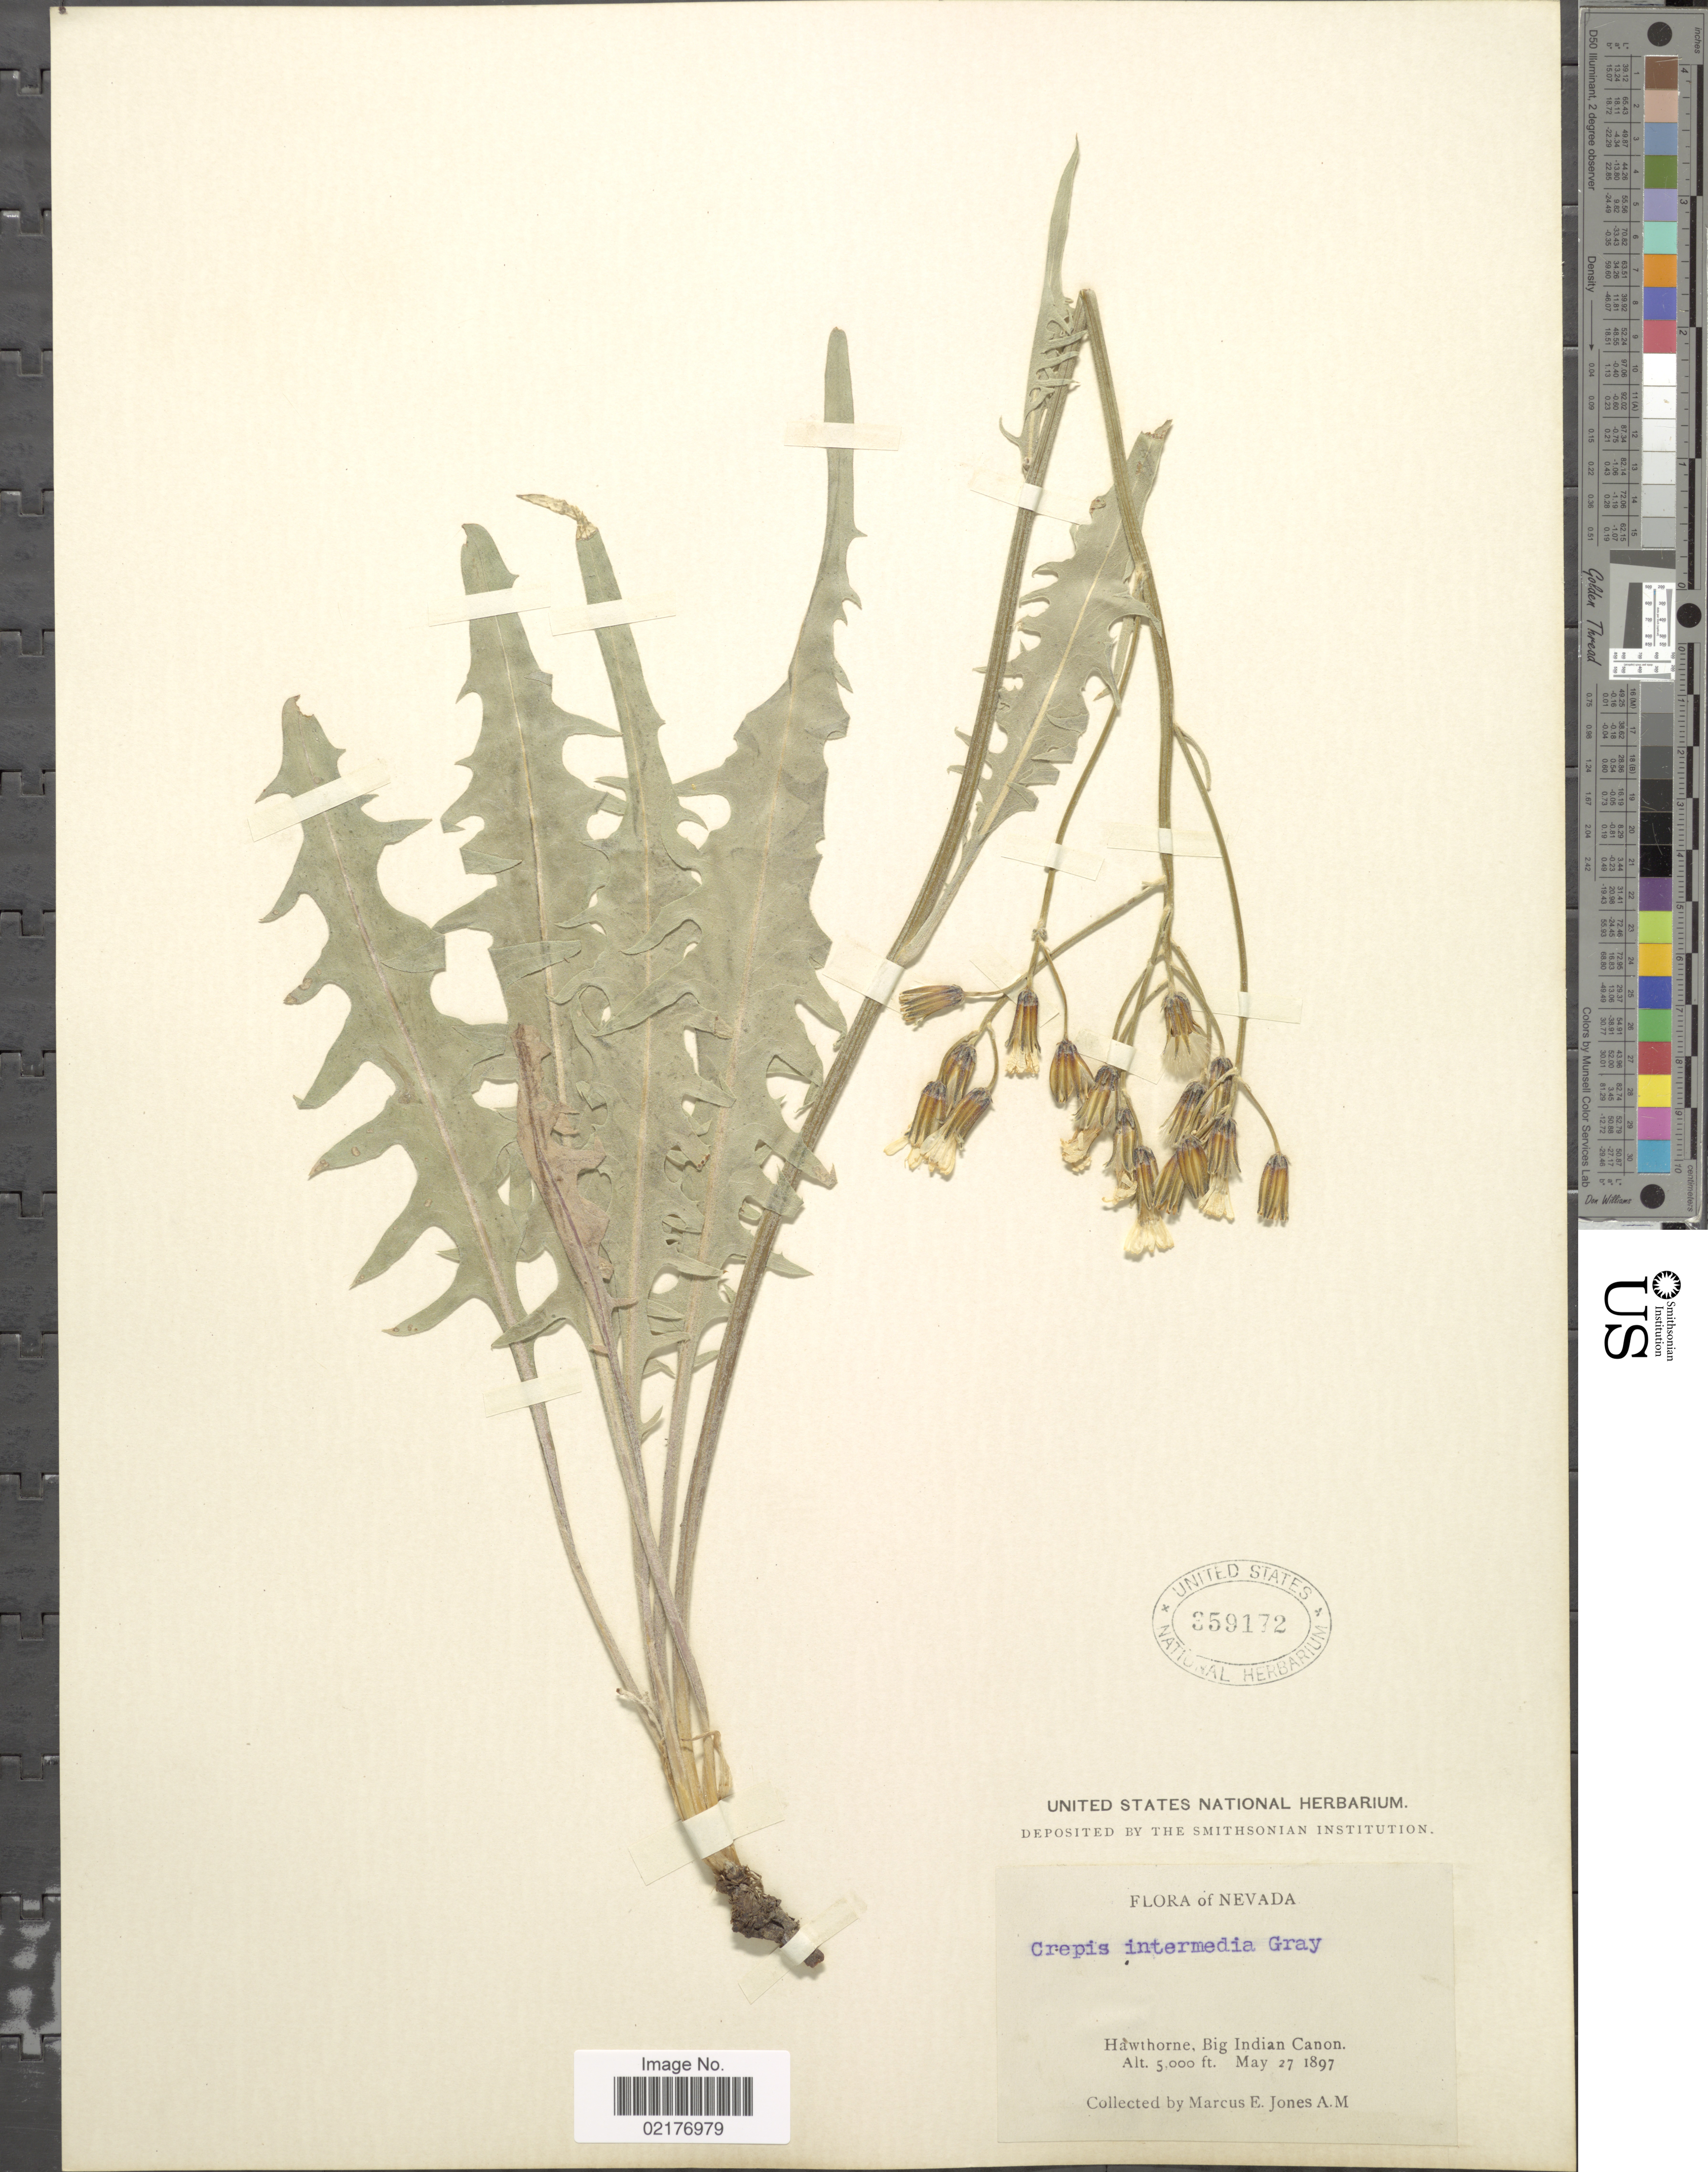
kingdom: Plantae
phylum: Tracheophyta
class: Magnoliopsida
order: Asterales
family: Asteraceae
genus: Crepis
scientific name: Crepis intermedia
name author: A. Gray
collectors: M. E. Jones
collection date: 1897-05-27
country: United States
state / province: Nevada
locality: Hawthorne, Big Indian Canon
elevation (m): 1524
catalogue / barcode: US 359172